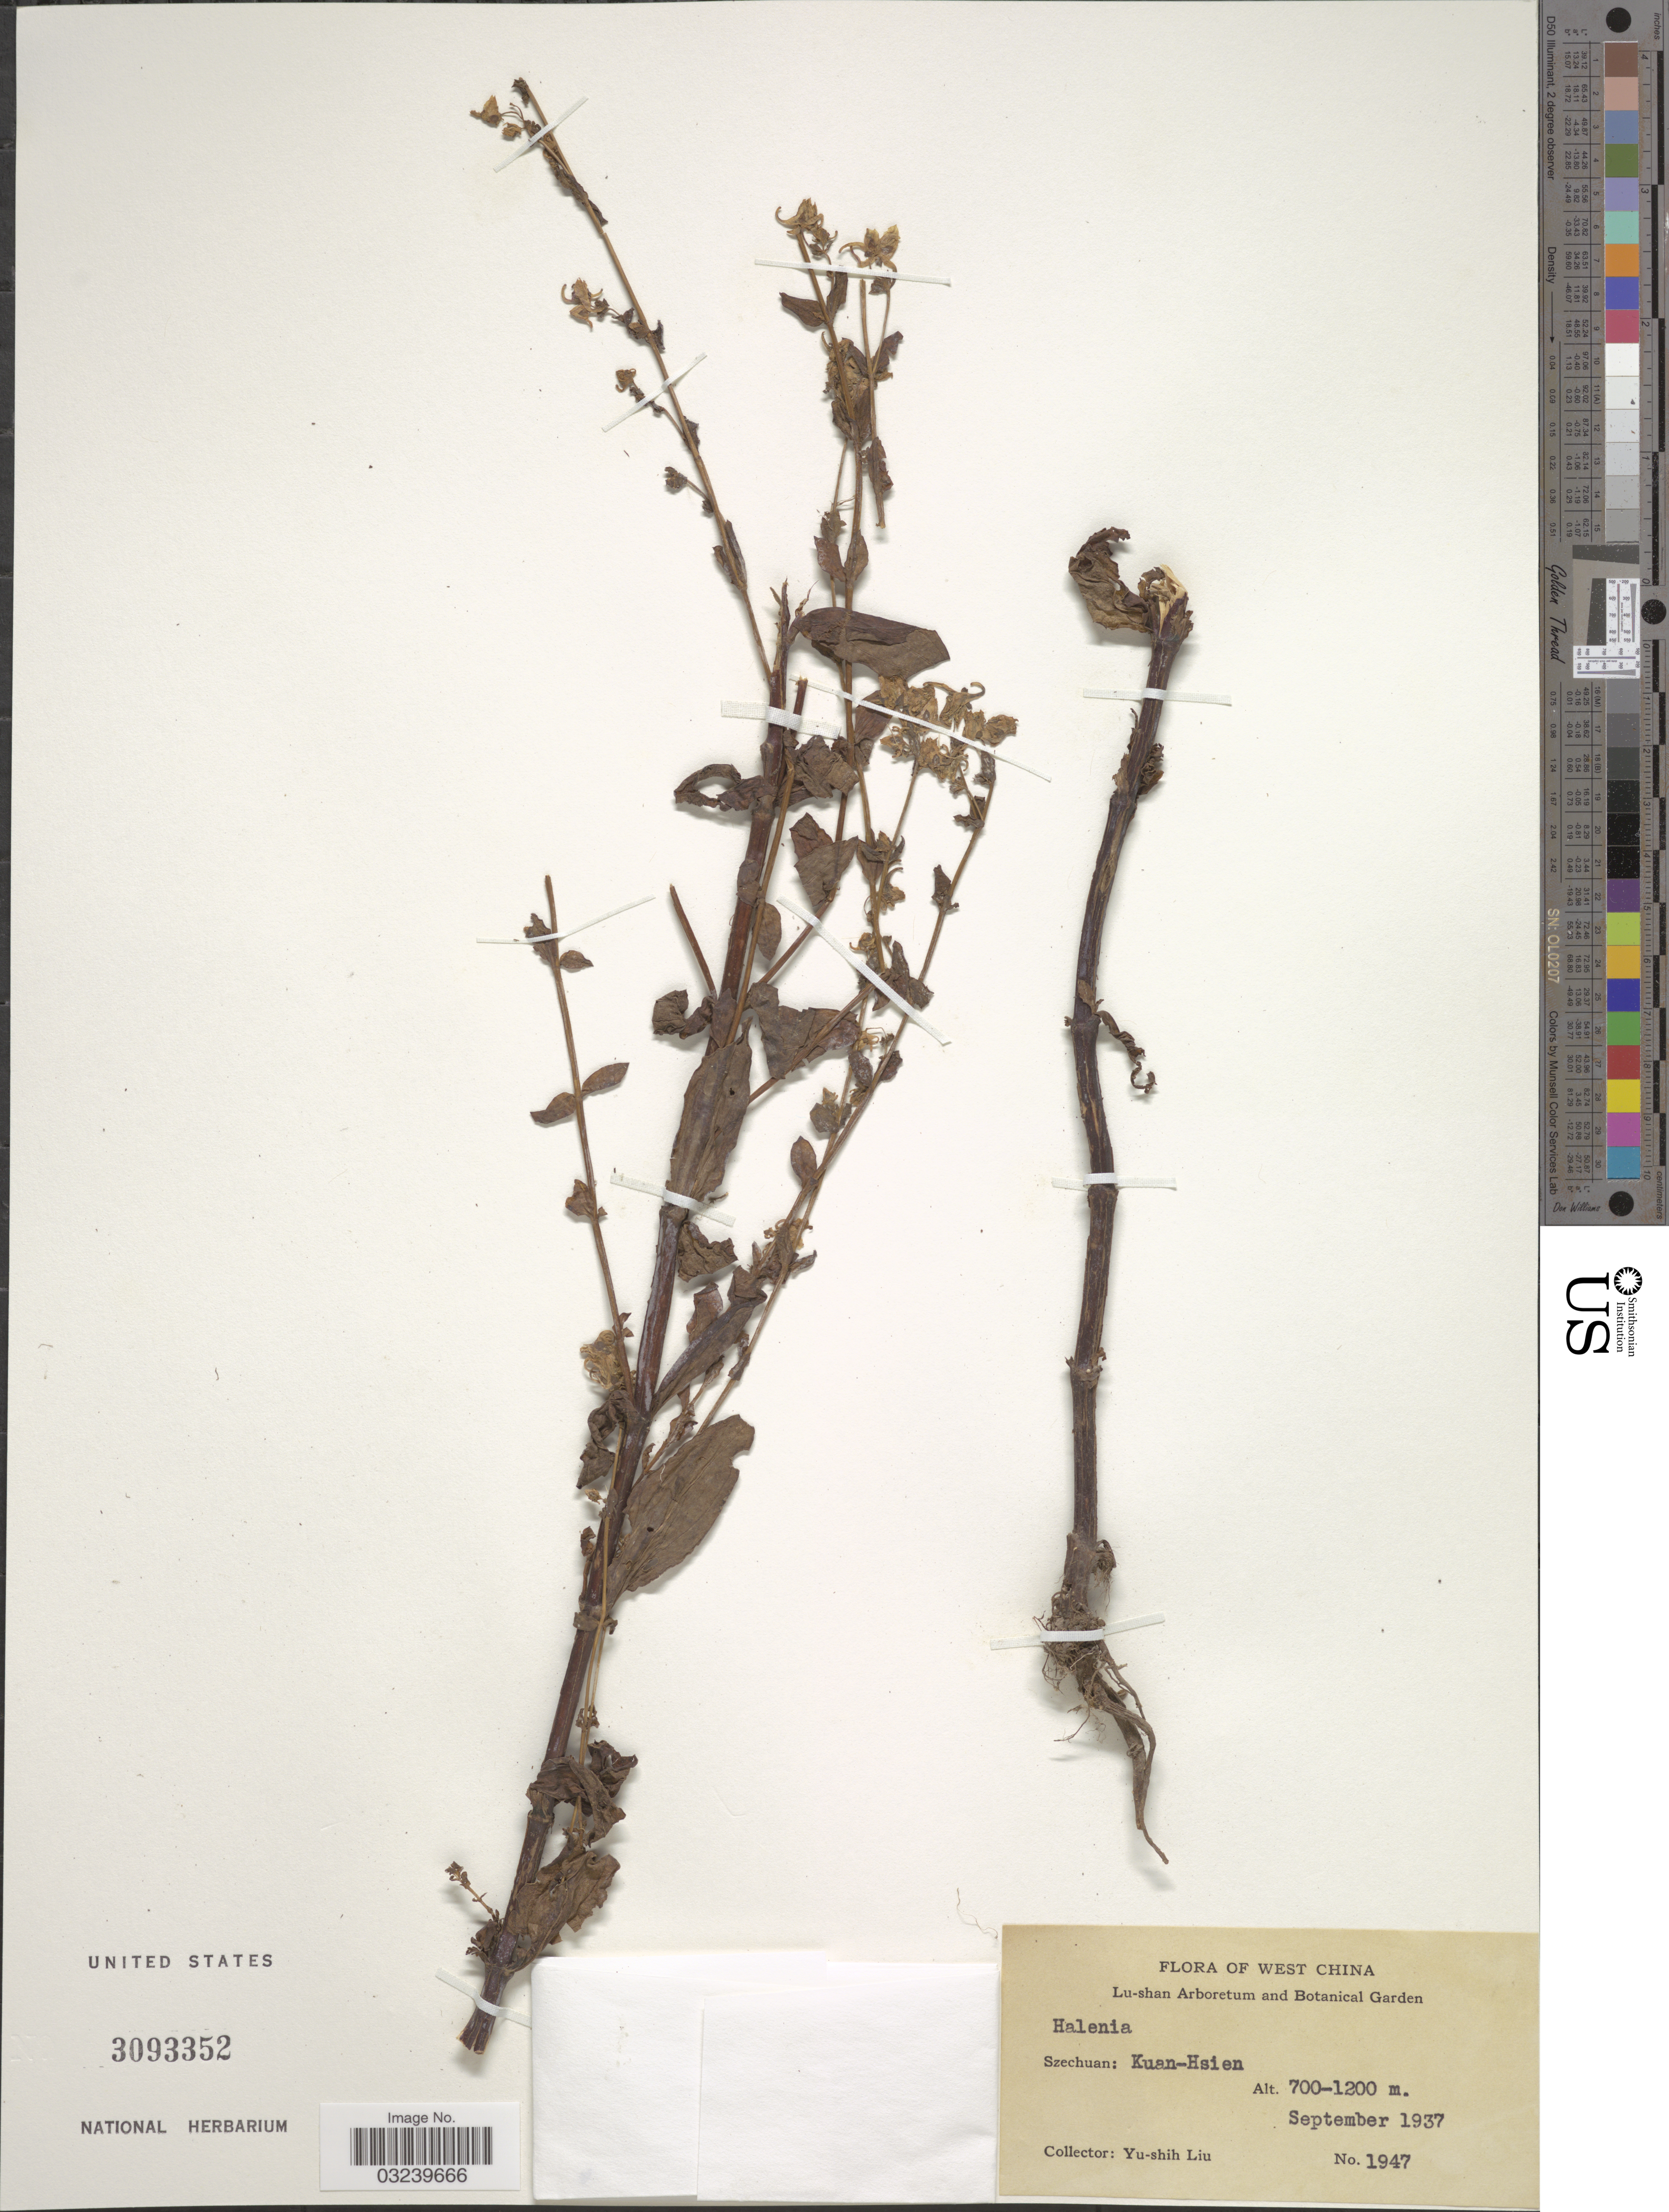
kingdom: Plantae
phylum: Tracheophyta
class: Magnoliopsida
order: Gentianales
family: Gentianaceae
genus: Halenia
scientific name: Halenia sp.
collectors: Y.-S. Liu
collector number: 1947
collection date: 1937-09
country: China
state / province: Sichuan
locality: West China, Szechuan: Kuan-Hsien.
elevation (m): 700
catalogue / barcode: US 3093352